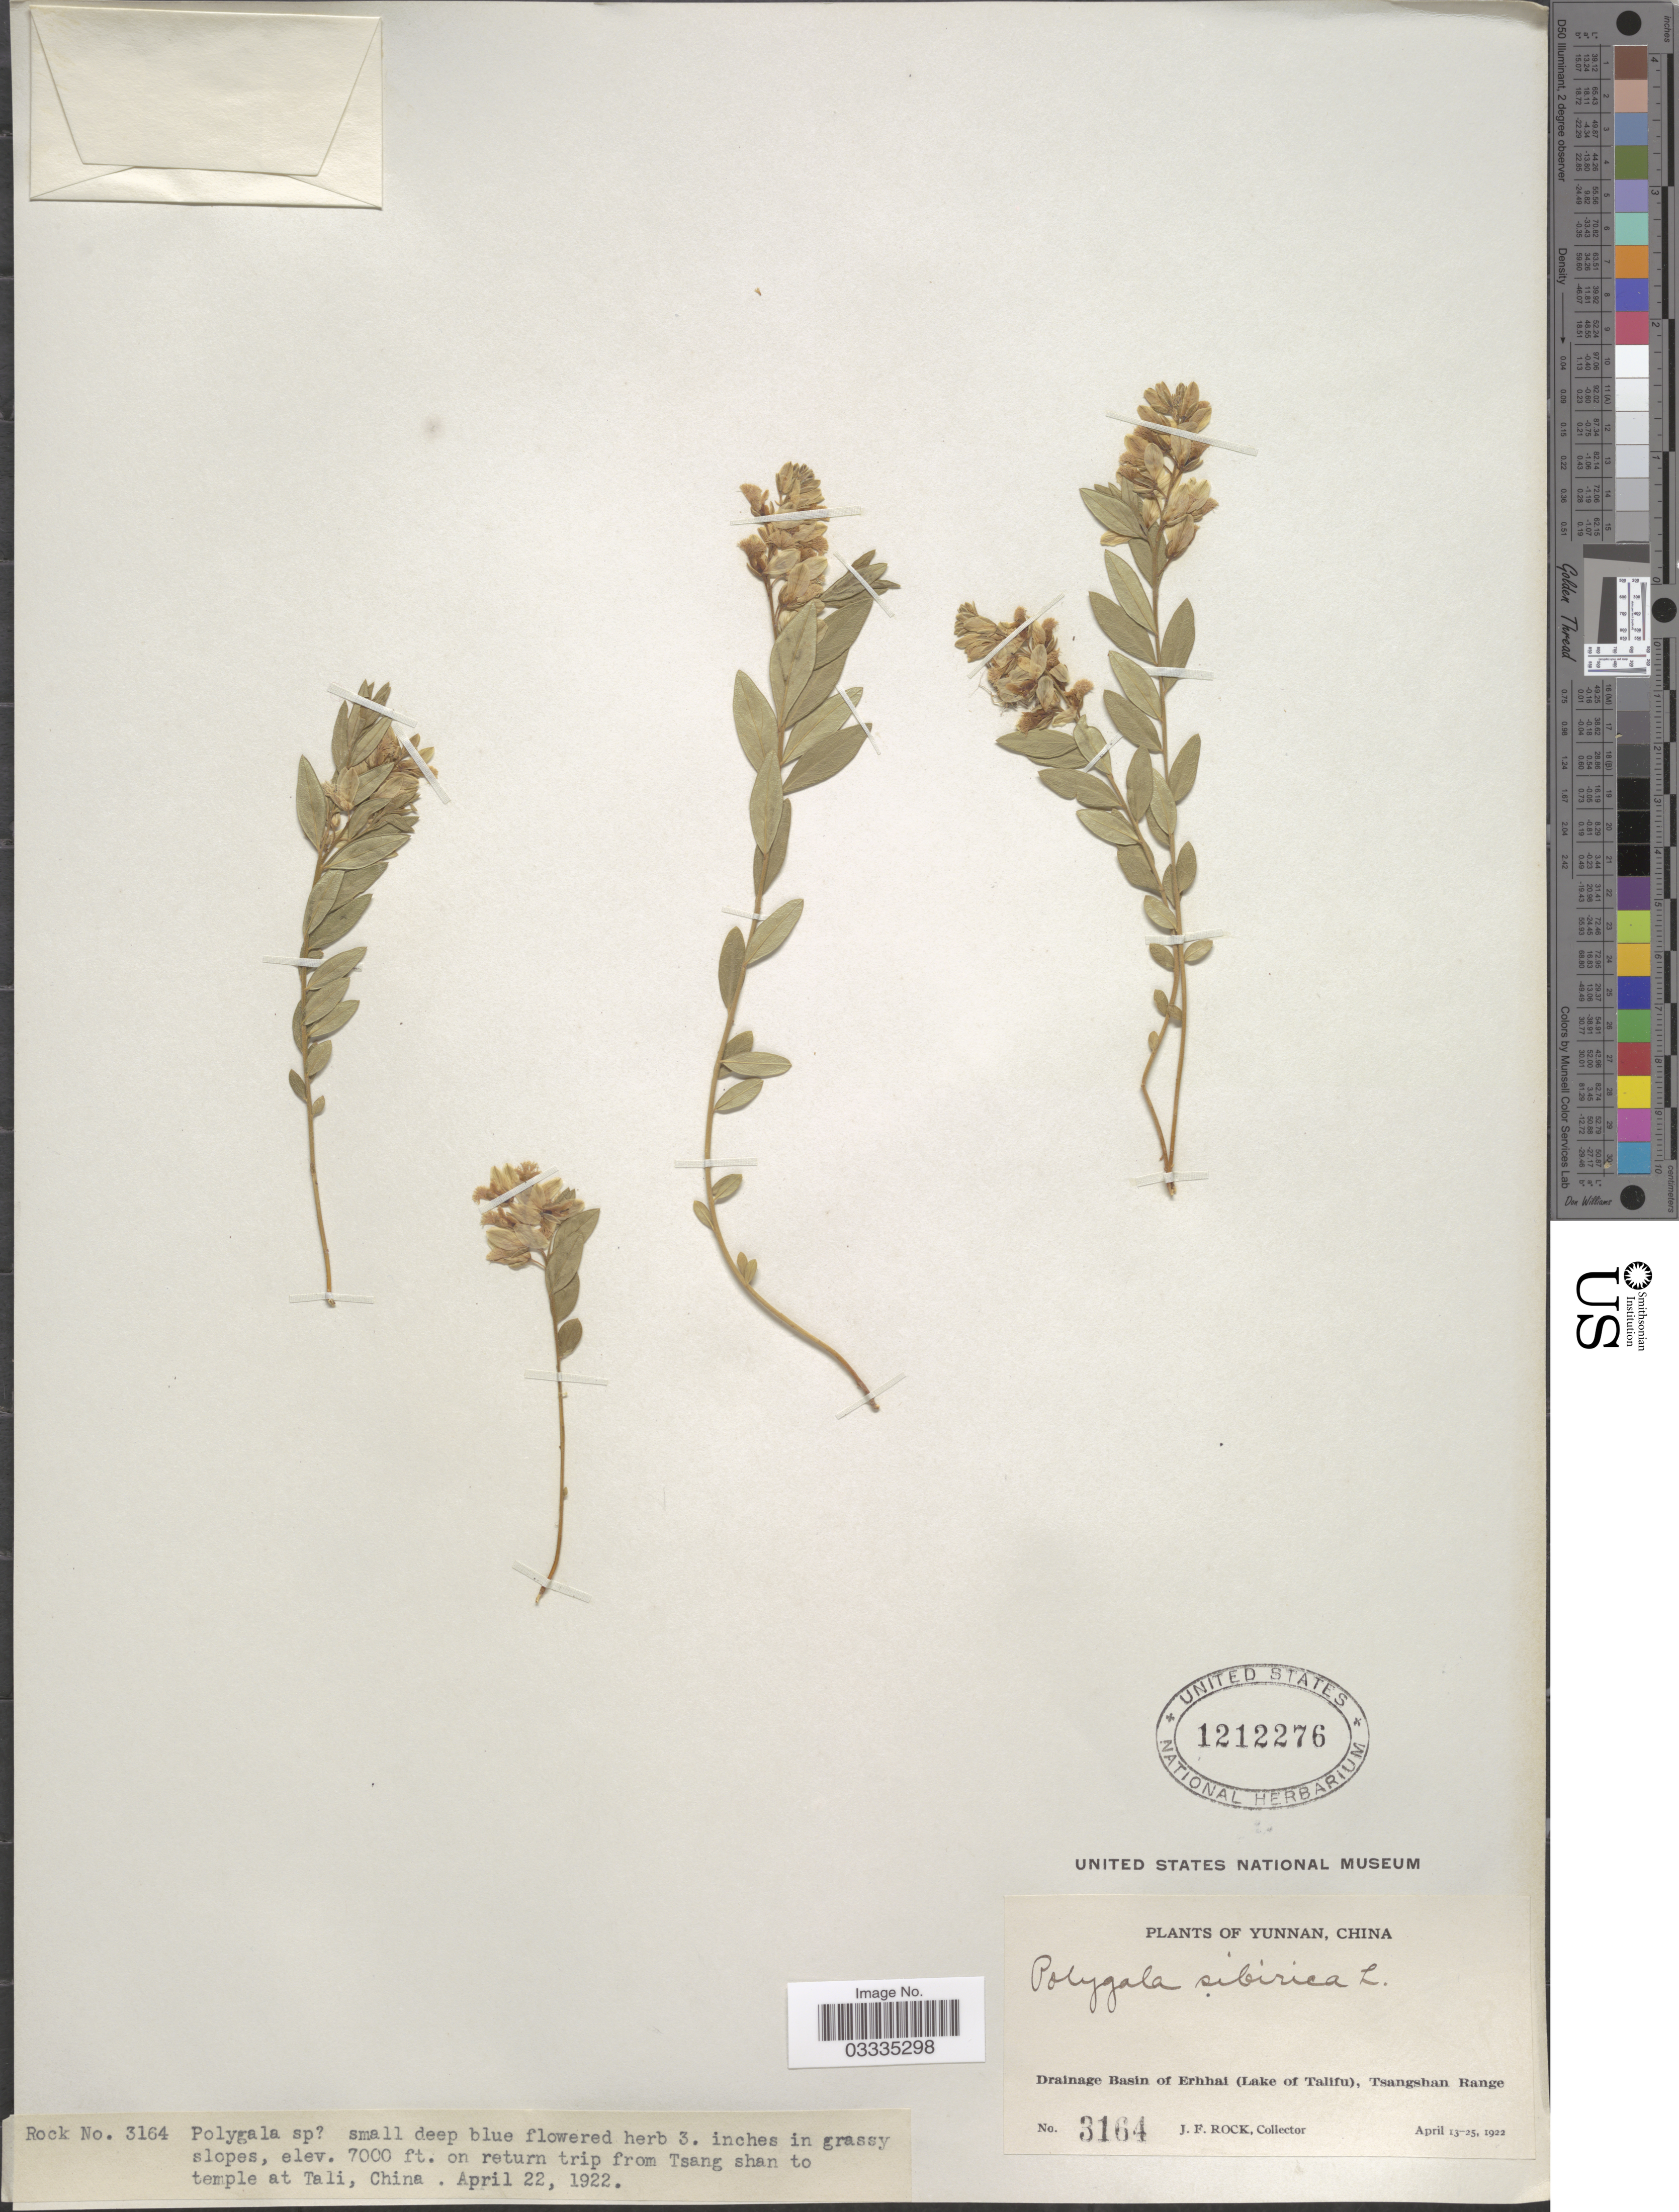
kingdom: Plantae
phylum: Tracheophyta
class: Magnoliopsida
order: Fabales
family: Polygalaceae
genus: Polygala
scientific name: Polygala sibirica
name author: L.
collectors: J. Rock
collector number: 3164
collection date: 1922-04-22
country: China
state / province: Yunnan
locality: Drainage Basin of Erhhai (Lake of Talifu), Tsangshan Range. On return trip from Tsang shan to temple at Tali.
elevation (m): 2134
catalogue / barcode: US 1212276